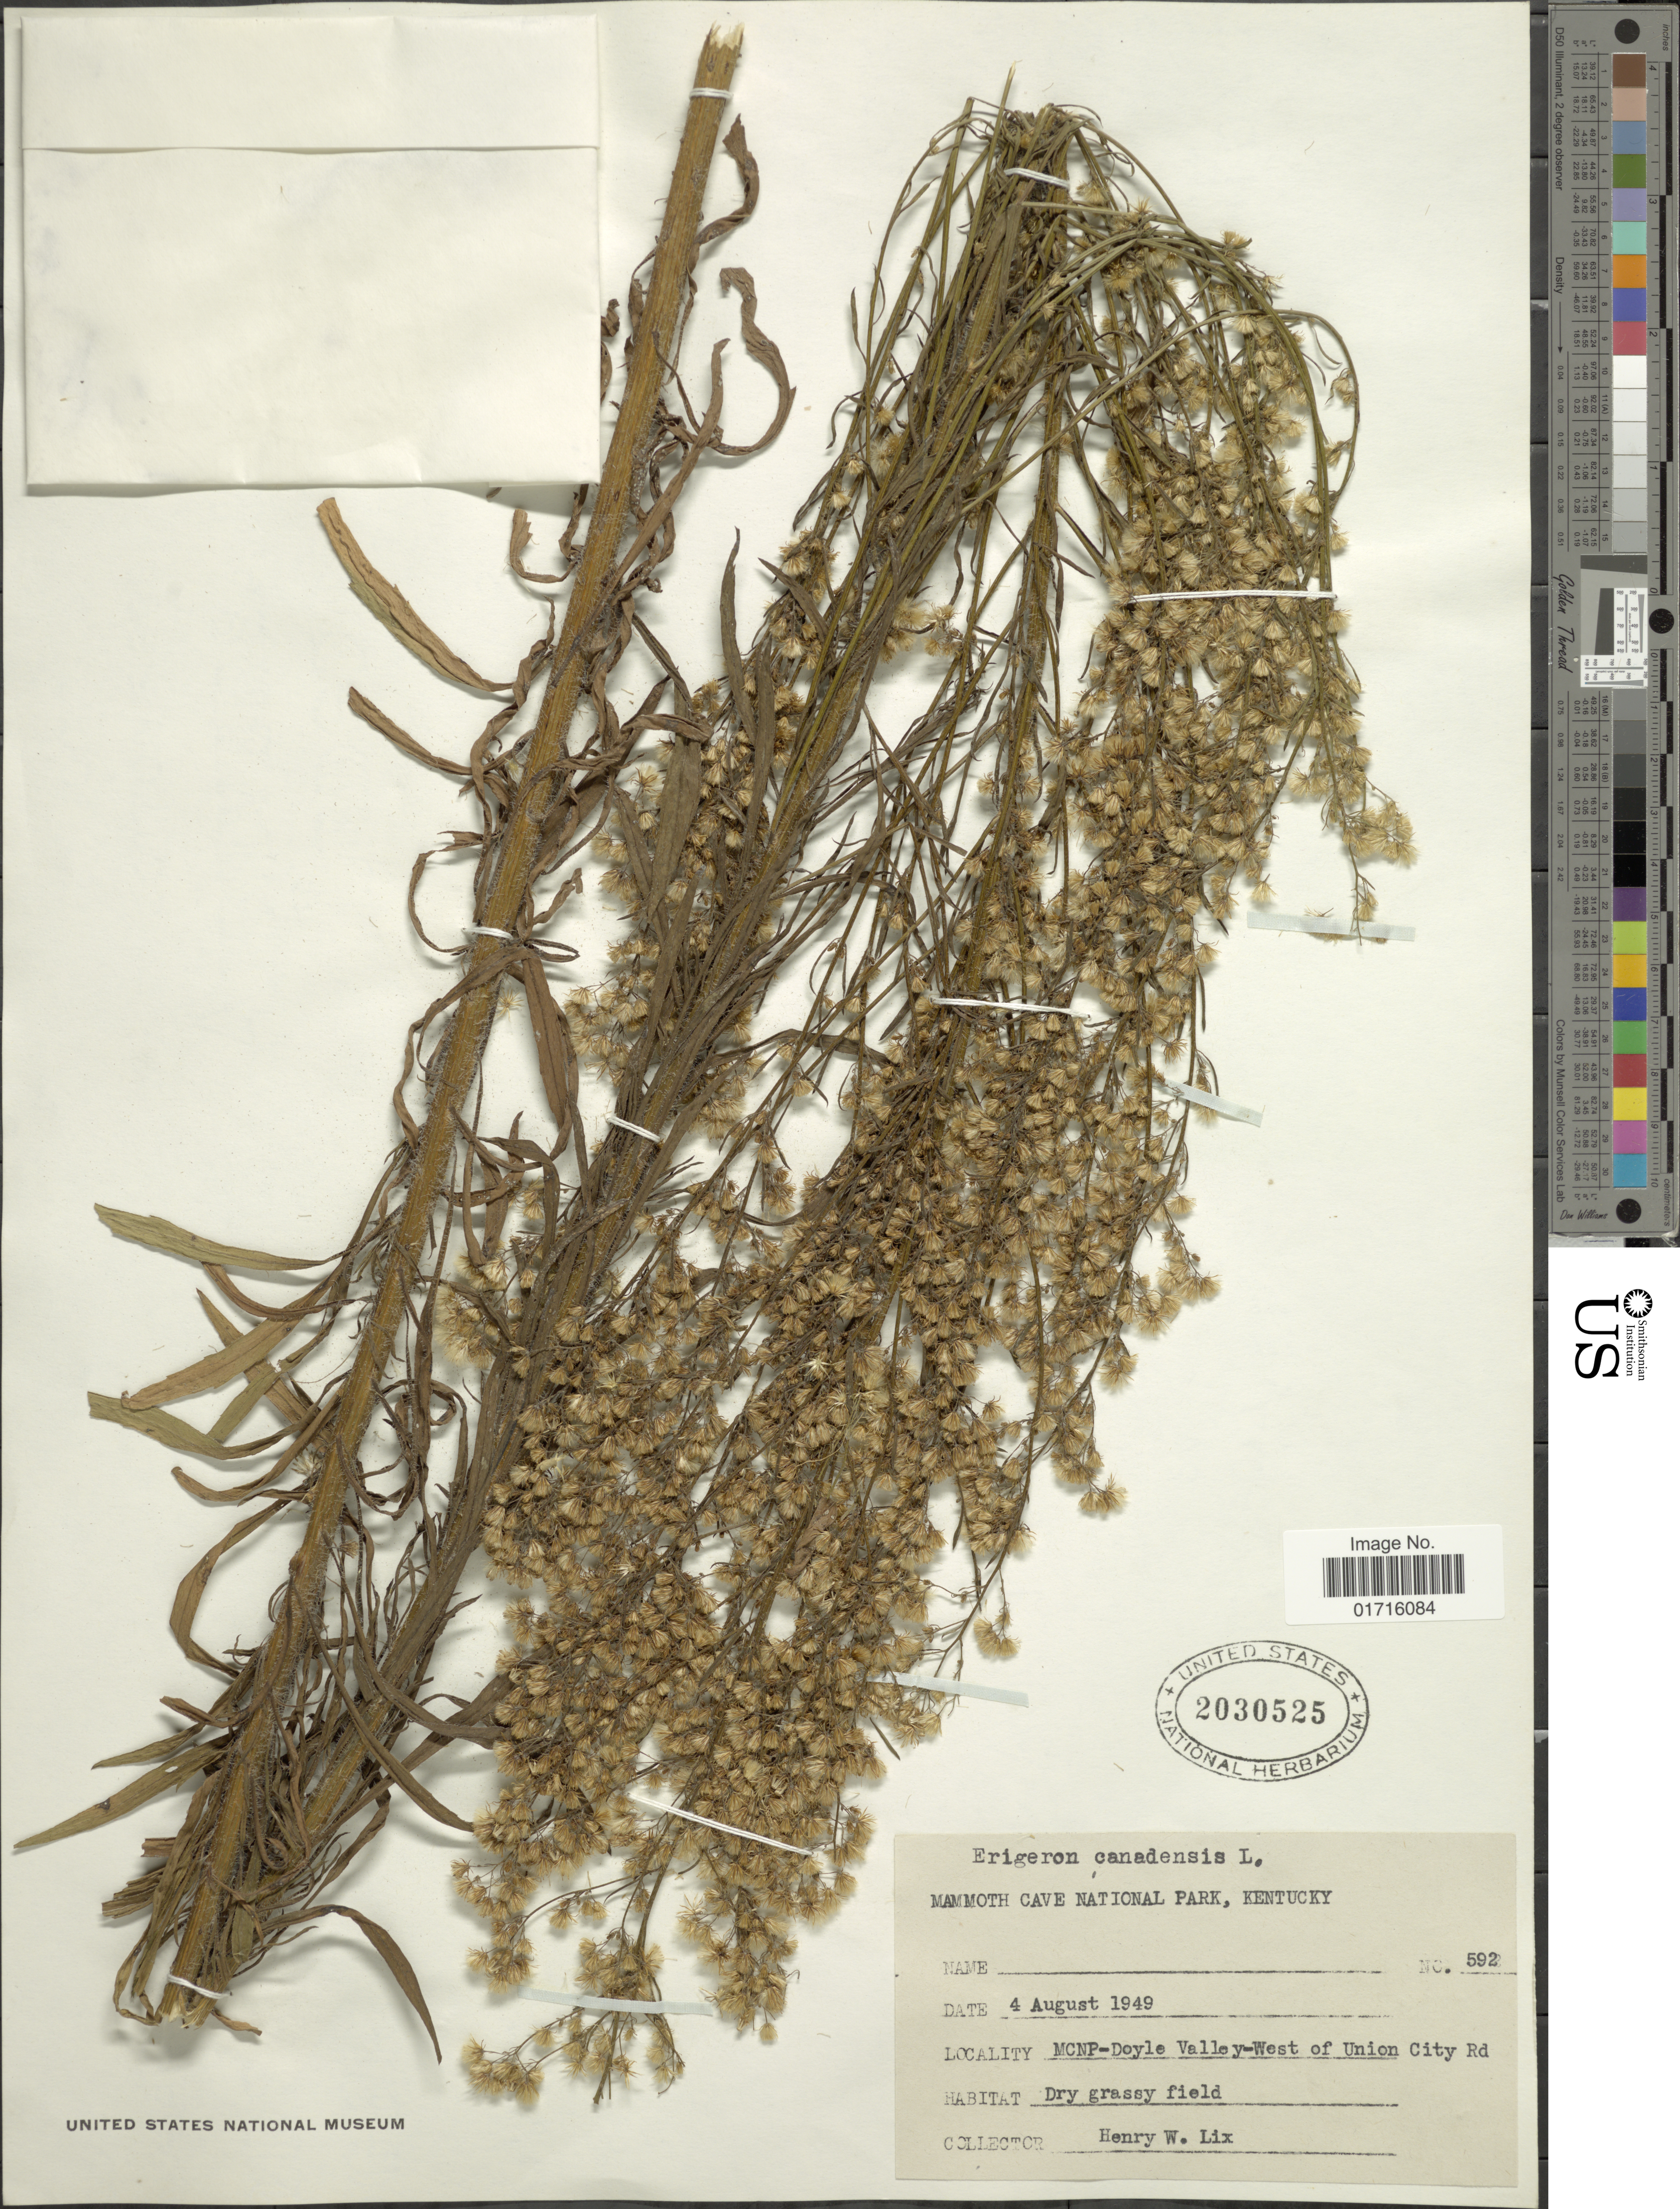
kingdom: Plantae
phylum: Tracheophyta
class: Magnoliopsida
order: Asterales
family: Asteraceae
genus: Conyza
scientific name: Conyza canadensis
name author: (L.) Cronq.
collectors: H. W. Lix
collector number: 592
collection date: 1949-08-04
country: United States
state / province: Kentucky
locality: Mammoth Cave National Park, MCNP-Doyle Valley-West of Unioin City Rd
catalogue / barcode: US 2030525